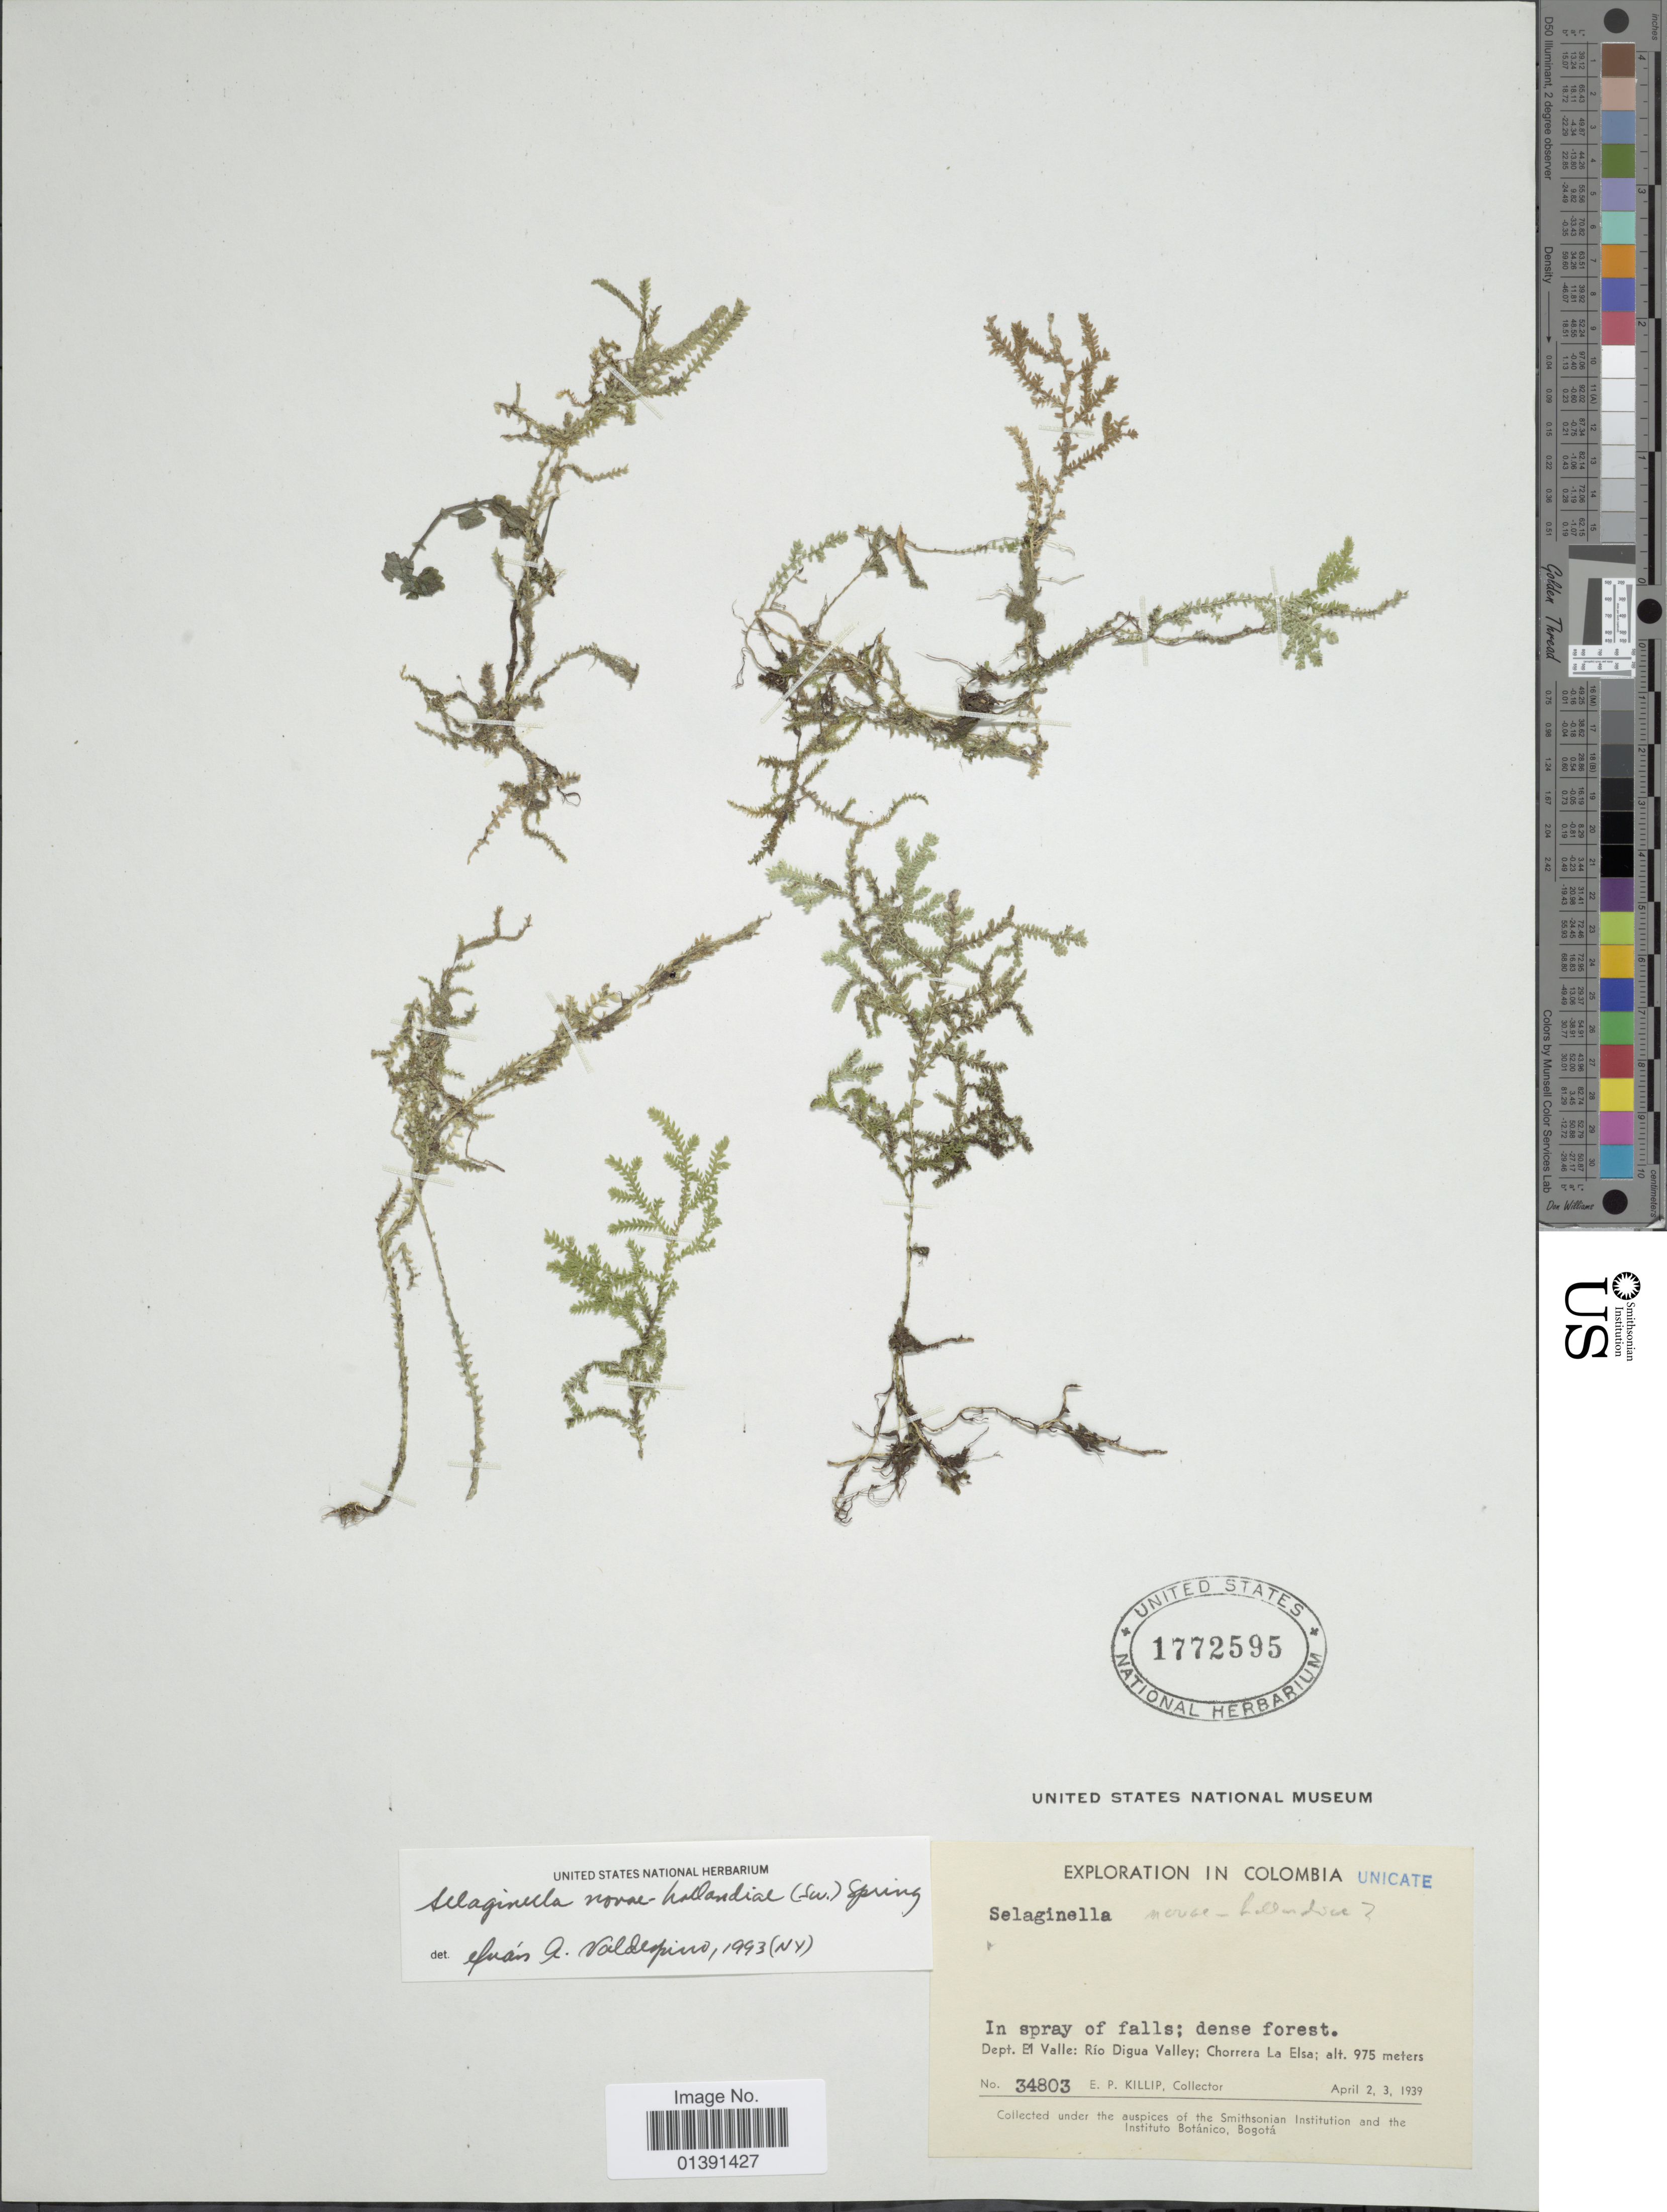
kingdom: Plantae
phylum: Tracheophyta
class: Lycopodiopsida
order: Selaginellales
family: Selaginellaceae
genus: Selaginella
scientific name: Selaginella novae-hollandiae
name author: (Sw.) Spring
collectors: E. P. Killip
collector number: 34803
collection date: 1939-04-02/1939-04-03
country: Colombia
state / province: Valle del Cauca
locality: Dept El Valle: Rio Digua Valley; Chorrera La Esla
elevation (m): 975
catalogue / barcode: US 1772595